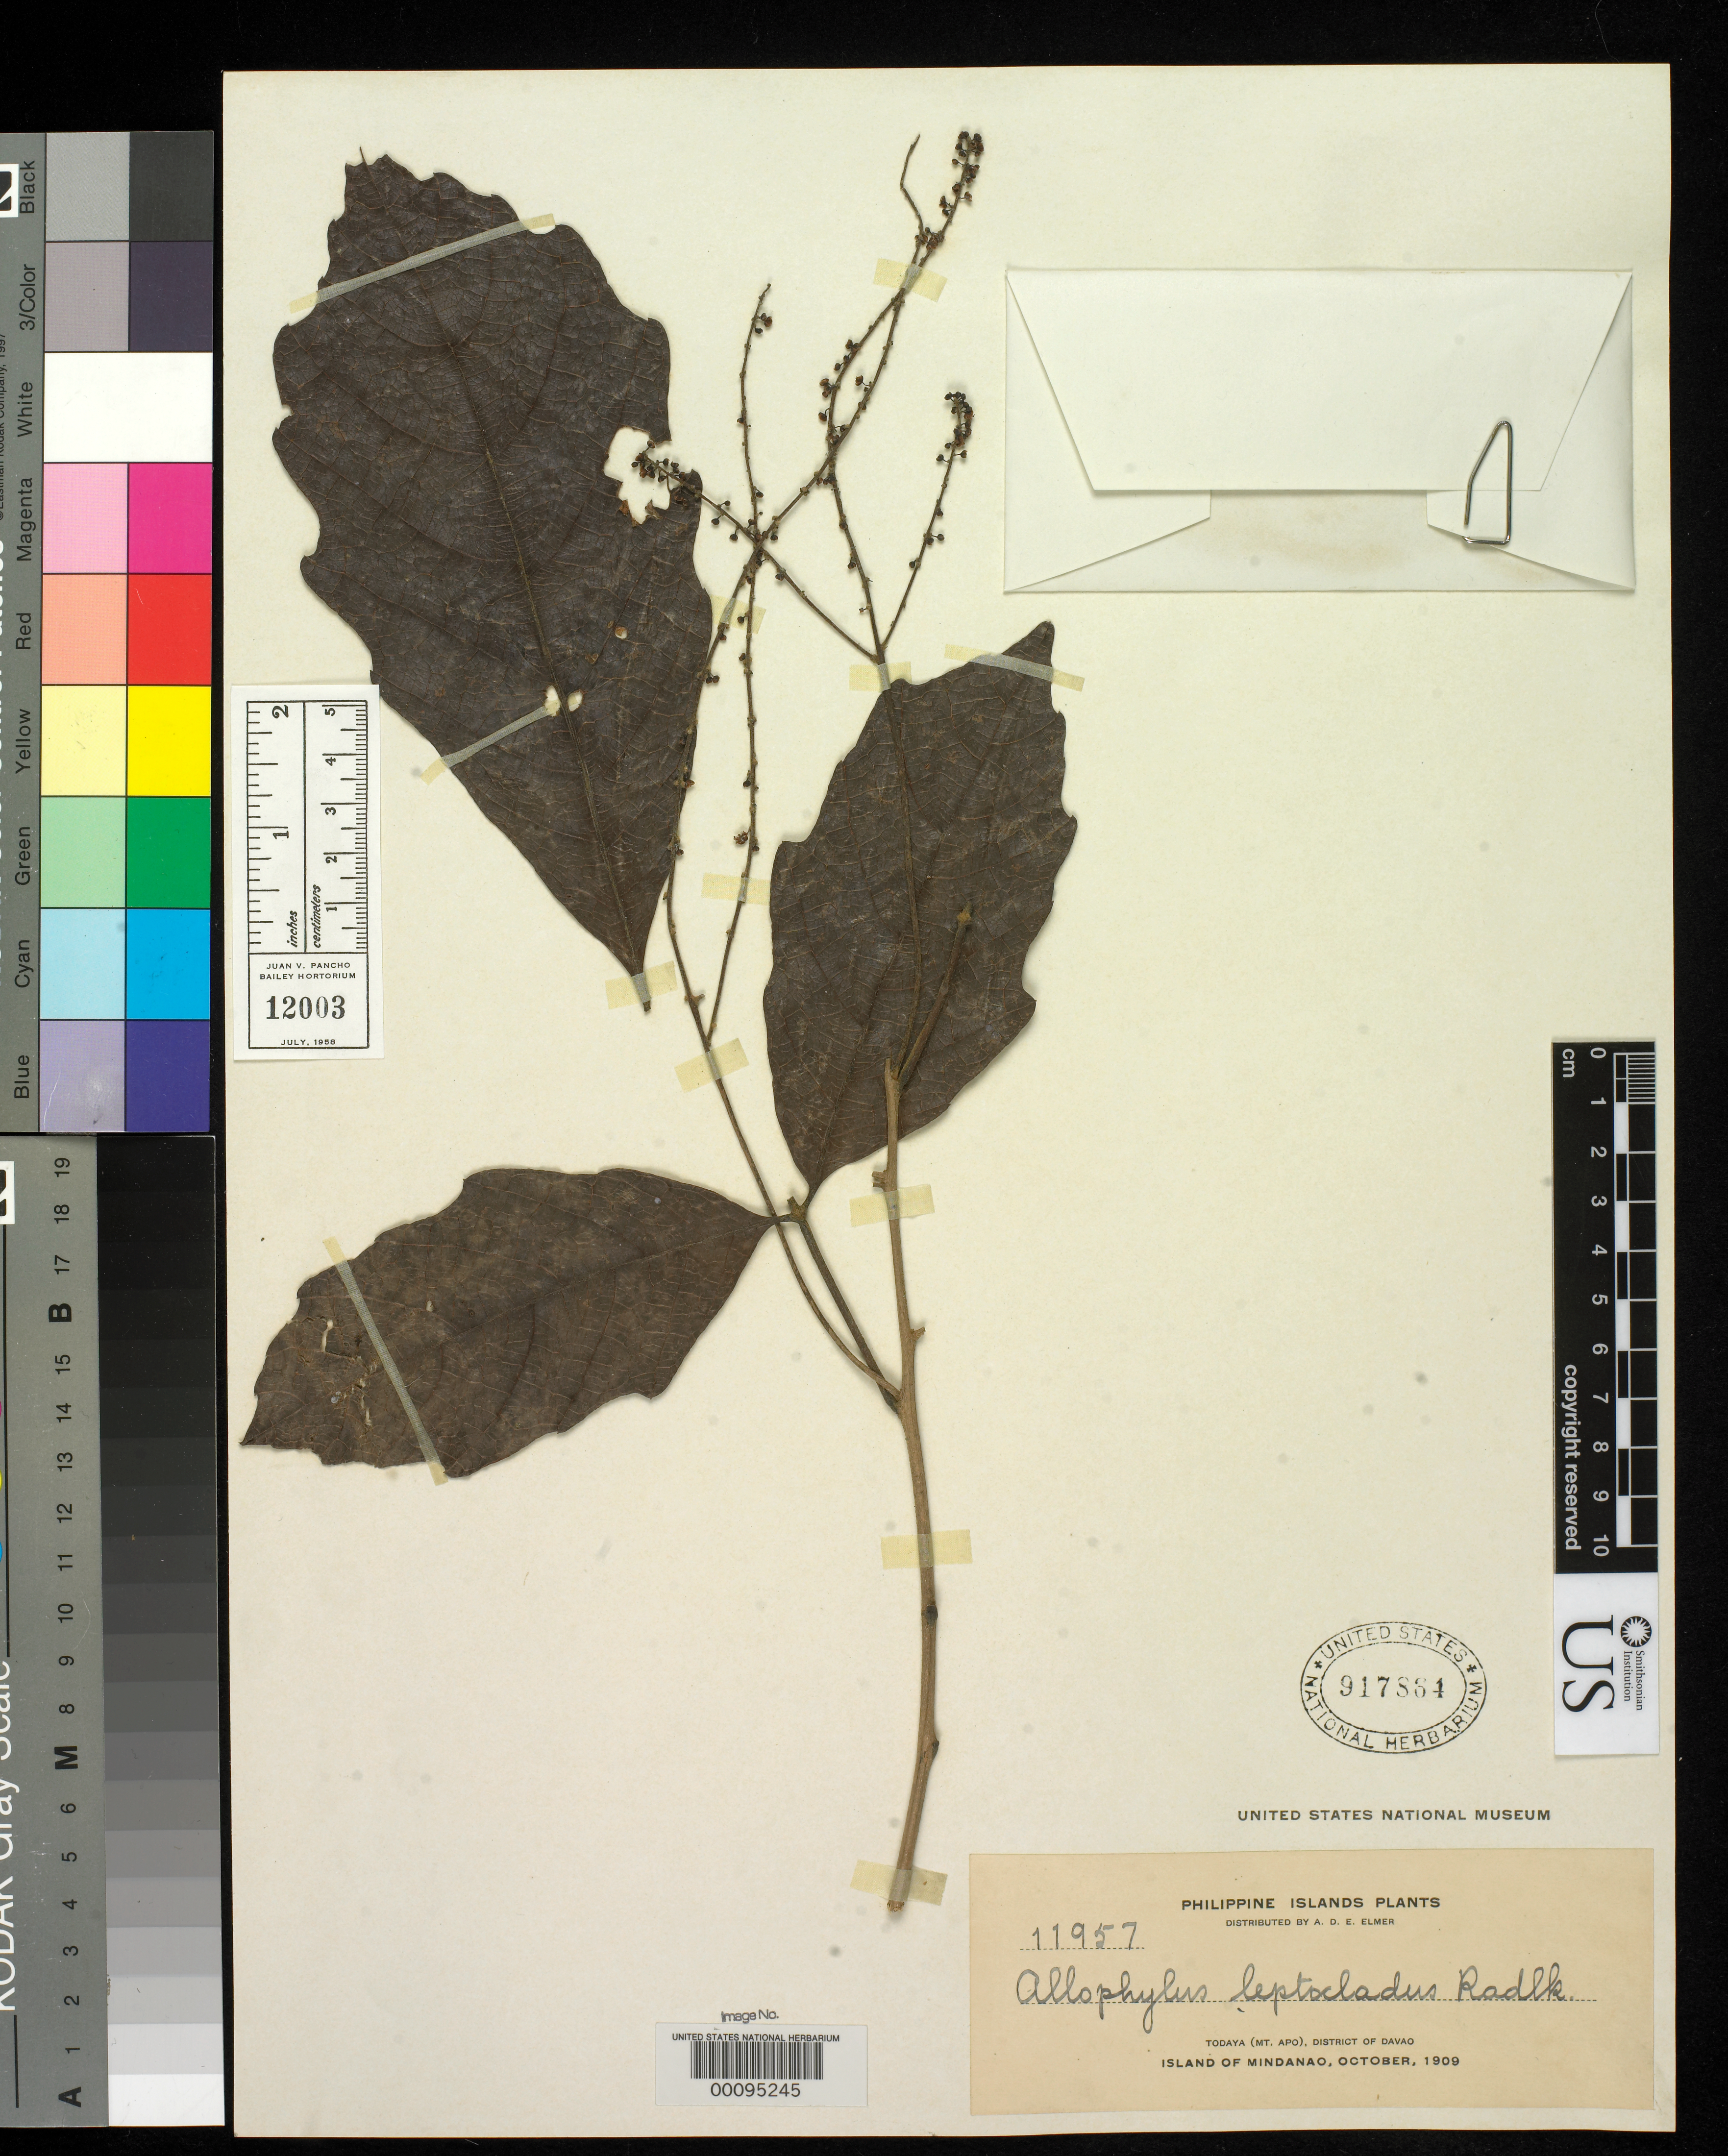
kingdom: Plantae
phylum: Tracheophyta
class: Magnoliopsida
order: Sapindales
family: Sapindaceae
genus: Allophylus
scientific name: Allophylus leptocladus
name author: Radlk. in Elmer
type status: Isotype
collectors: A. D. E. Elmer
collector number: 11957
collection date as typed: Oct 1909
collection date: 1909-10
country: Philippines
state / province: Davao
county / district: Davao del Sur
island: Mindanao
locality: Todaya, Mt. Apo.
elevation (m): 1219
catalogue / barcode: US 917864